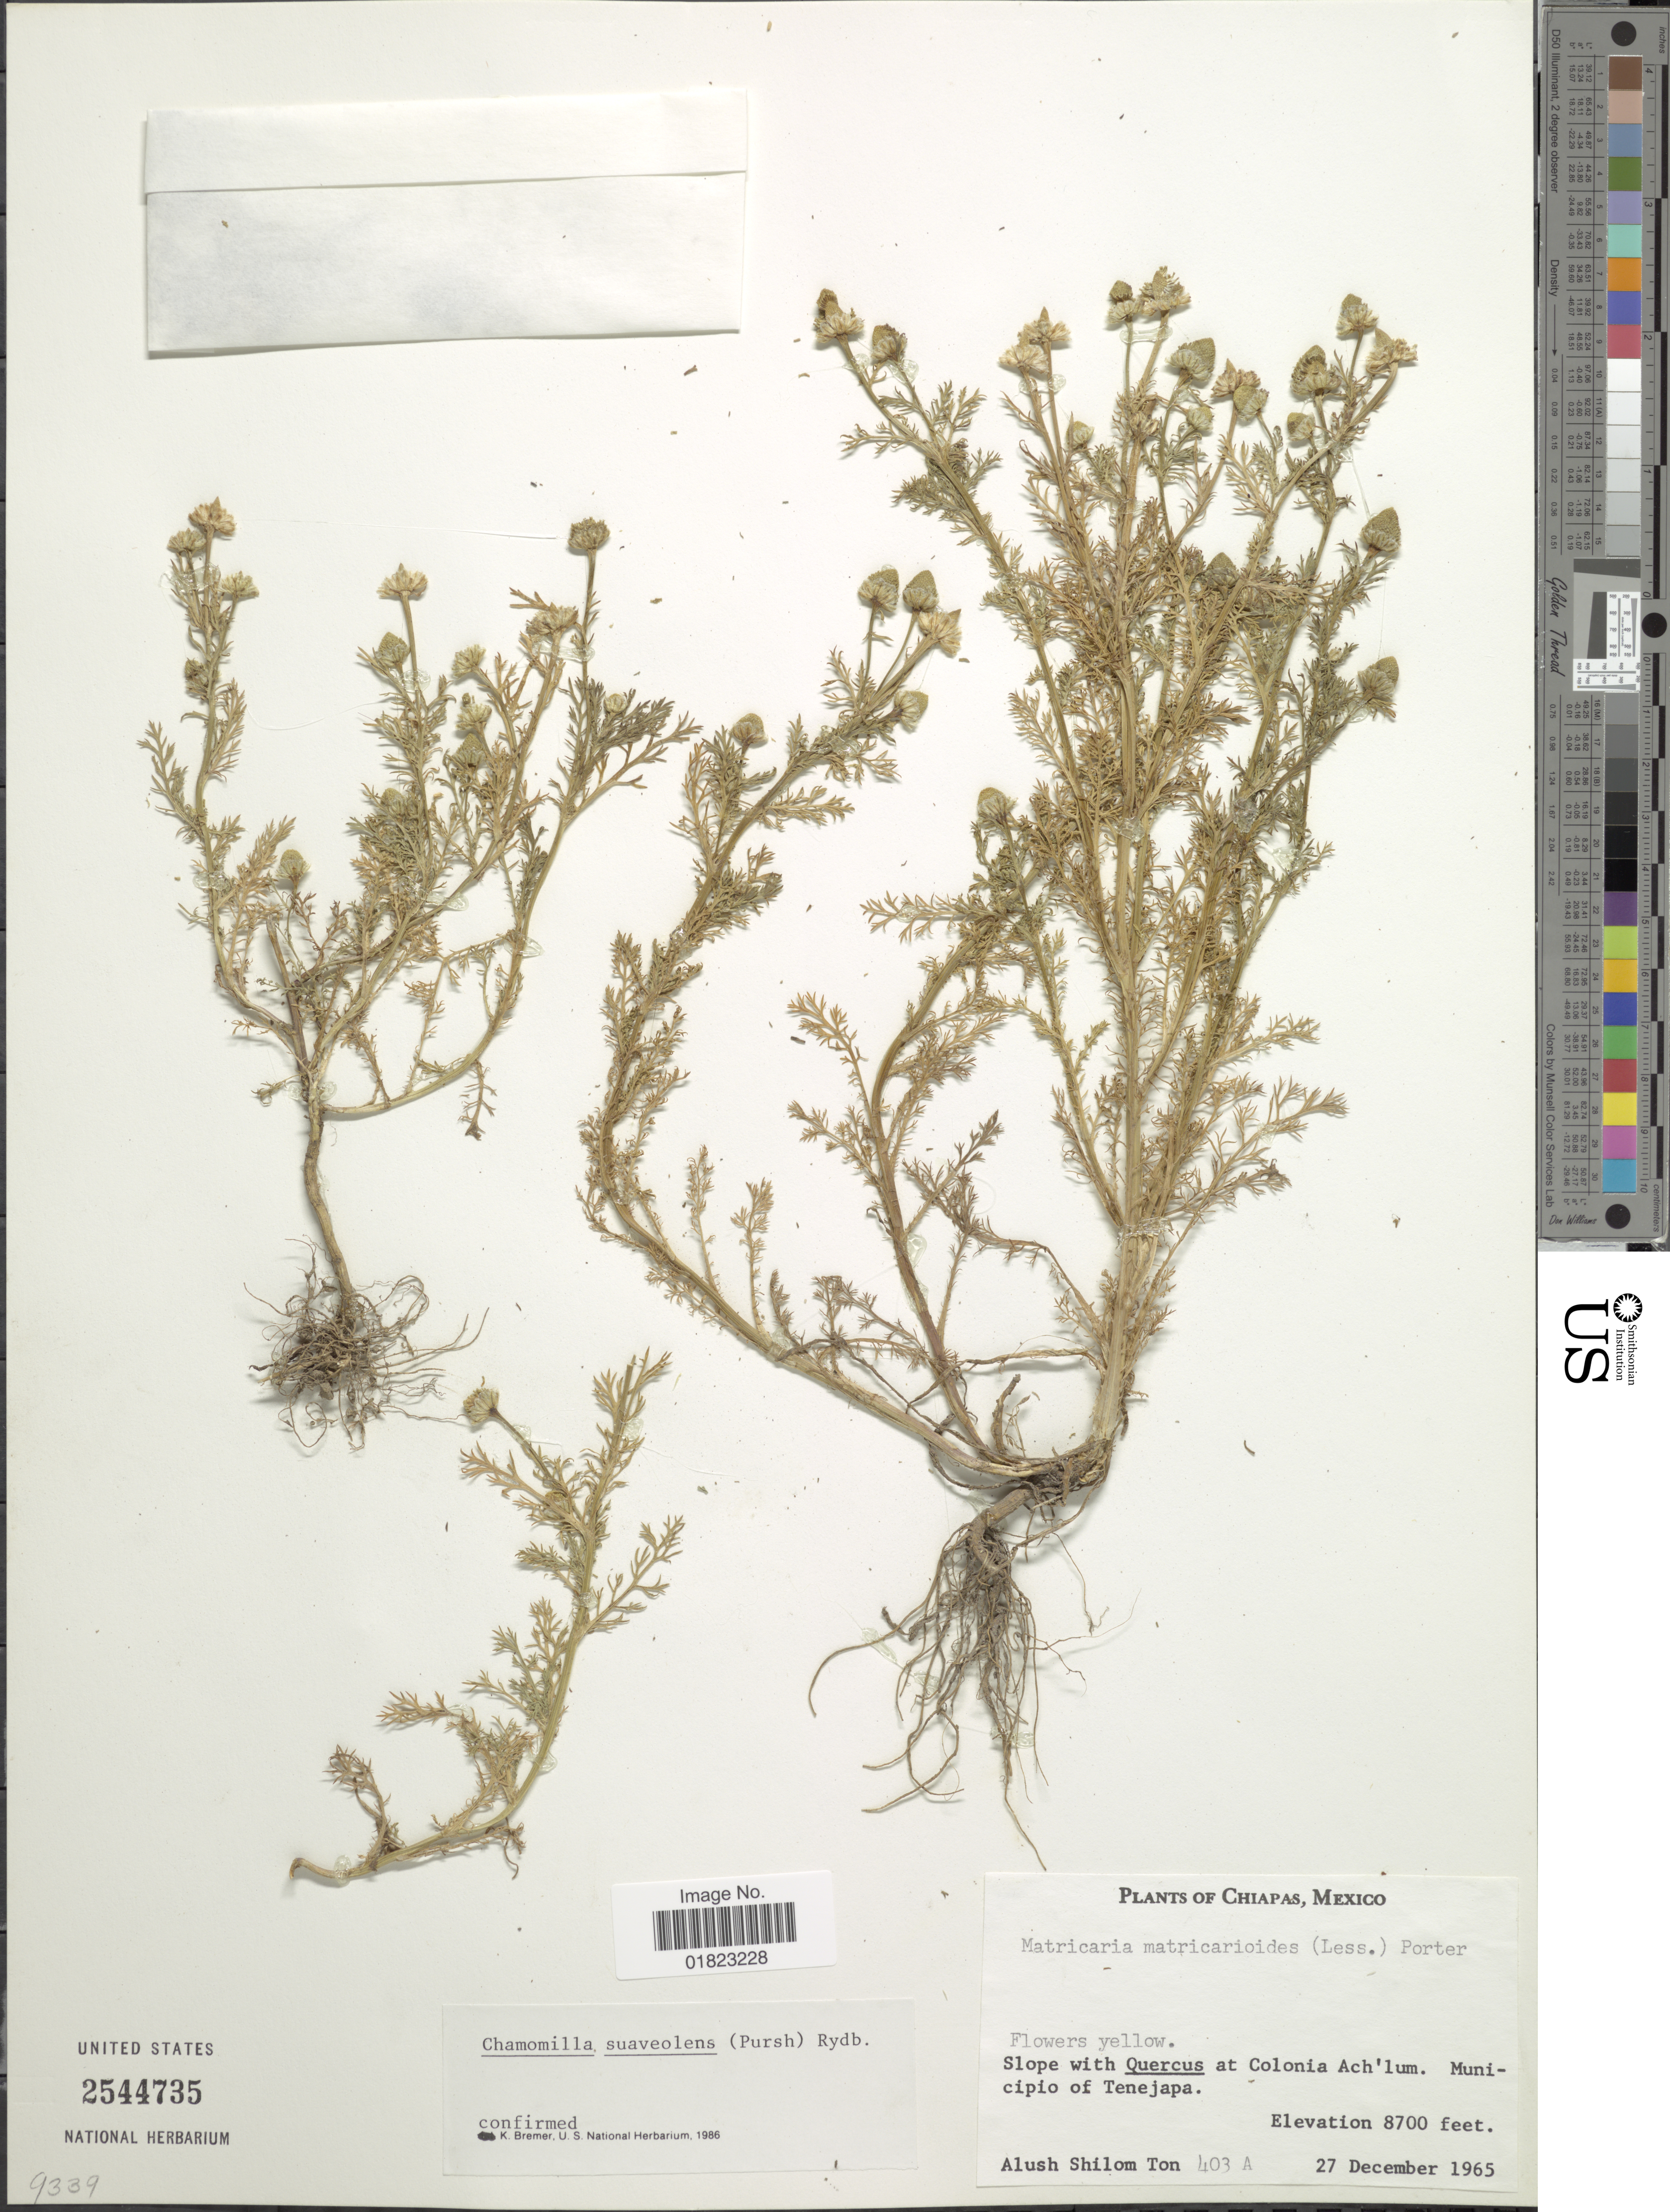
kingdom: Plantae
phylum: Tracheophyta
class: Magnoliopsida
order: Asterales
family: Asteraceae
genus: Matricaria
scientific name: Matricaria matricarioides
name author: (Less.) Porter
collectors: A. M. Ton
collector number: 403A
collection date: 1965-12-27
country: Mexico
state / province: Chiapas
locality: Chiapas, Mexico. At Colonia Ach'lum. Municipio of Tenejapa.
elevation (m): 2652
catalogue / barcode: US 2544735